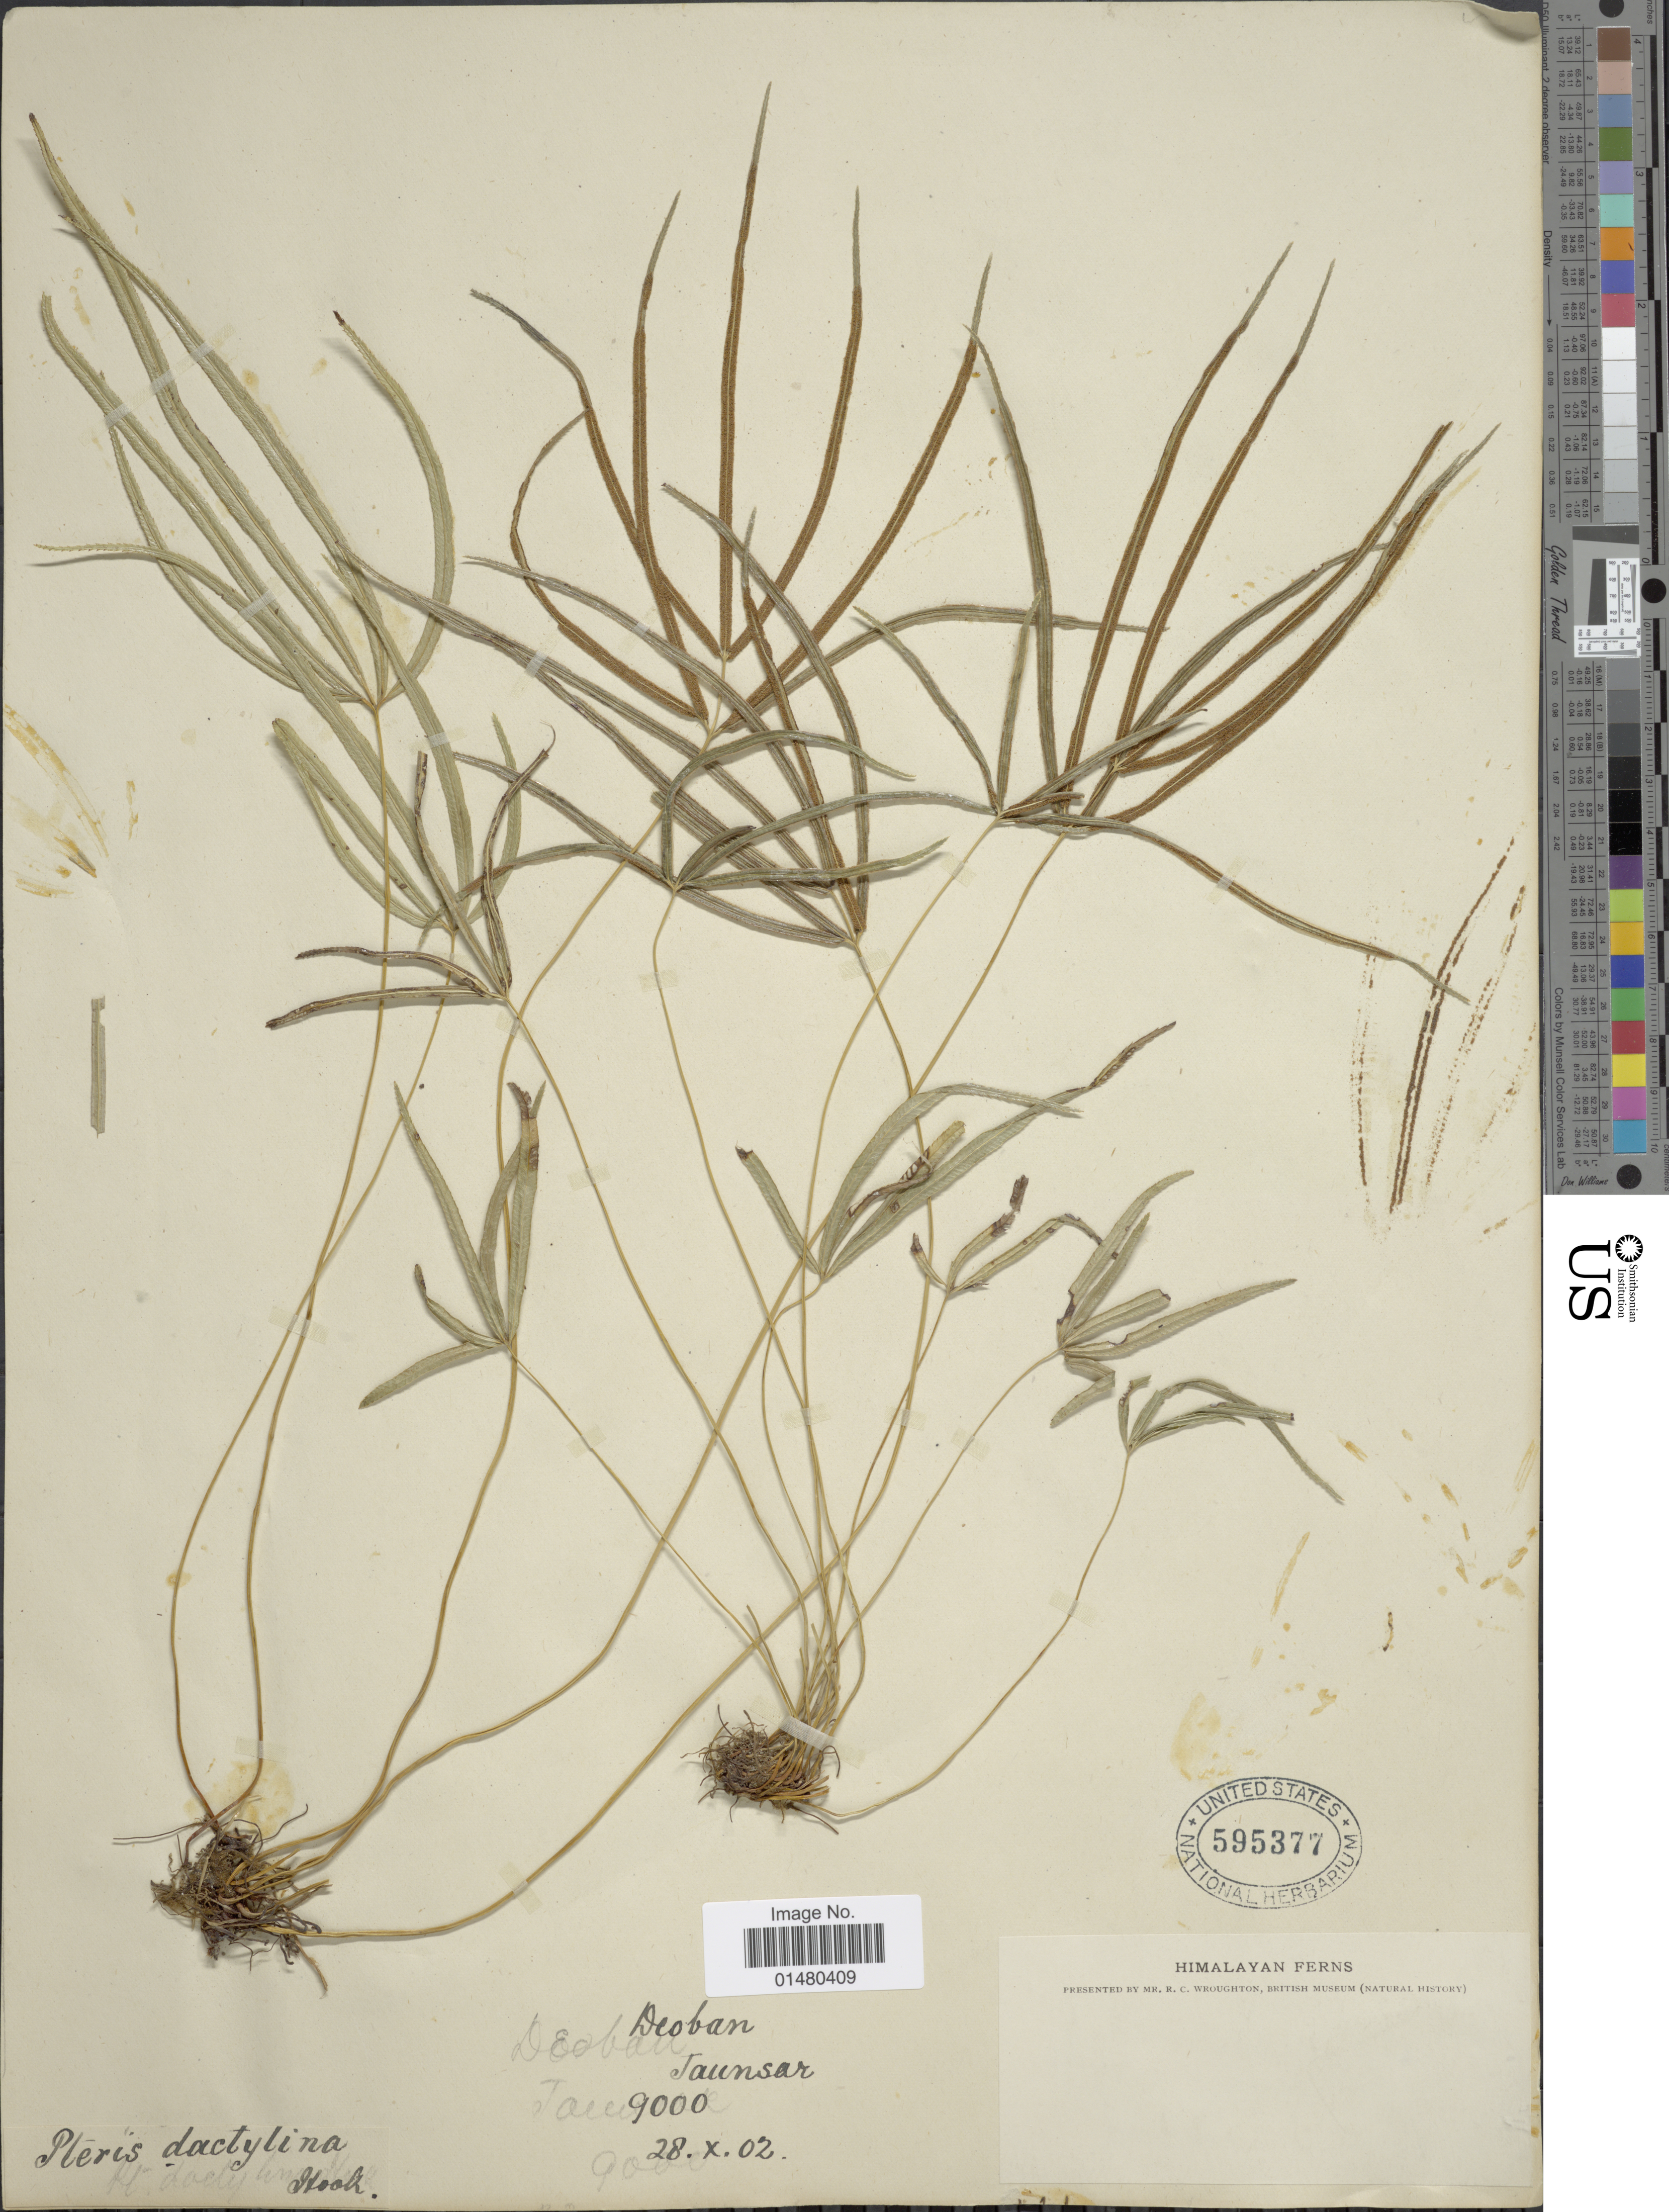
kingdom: Plantae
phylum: Tracheophyta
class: Polypodiopsida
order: Polypodiales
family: Pteridaceae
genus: Pteris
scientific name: Pteris dactylina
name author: Hook.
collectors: R. Wroughton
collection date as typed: Transcribed d/m/y: 28/10/2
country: India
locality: Himalayan Ferns, Deoban Taunsa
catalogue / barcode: US 595377